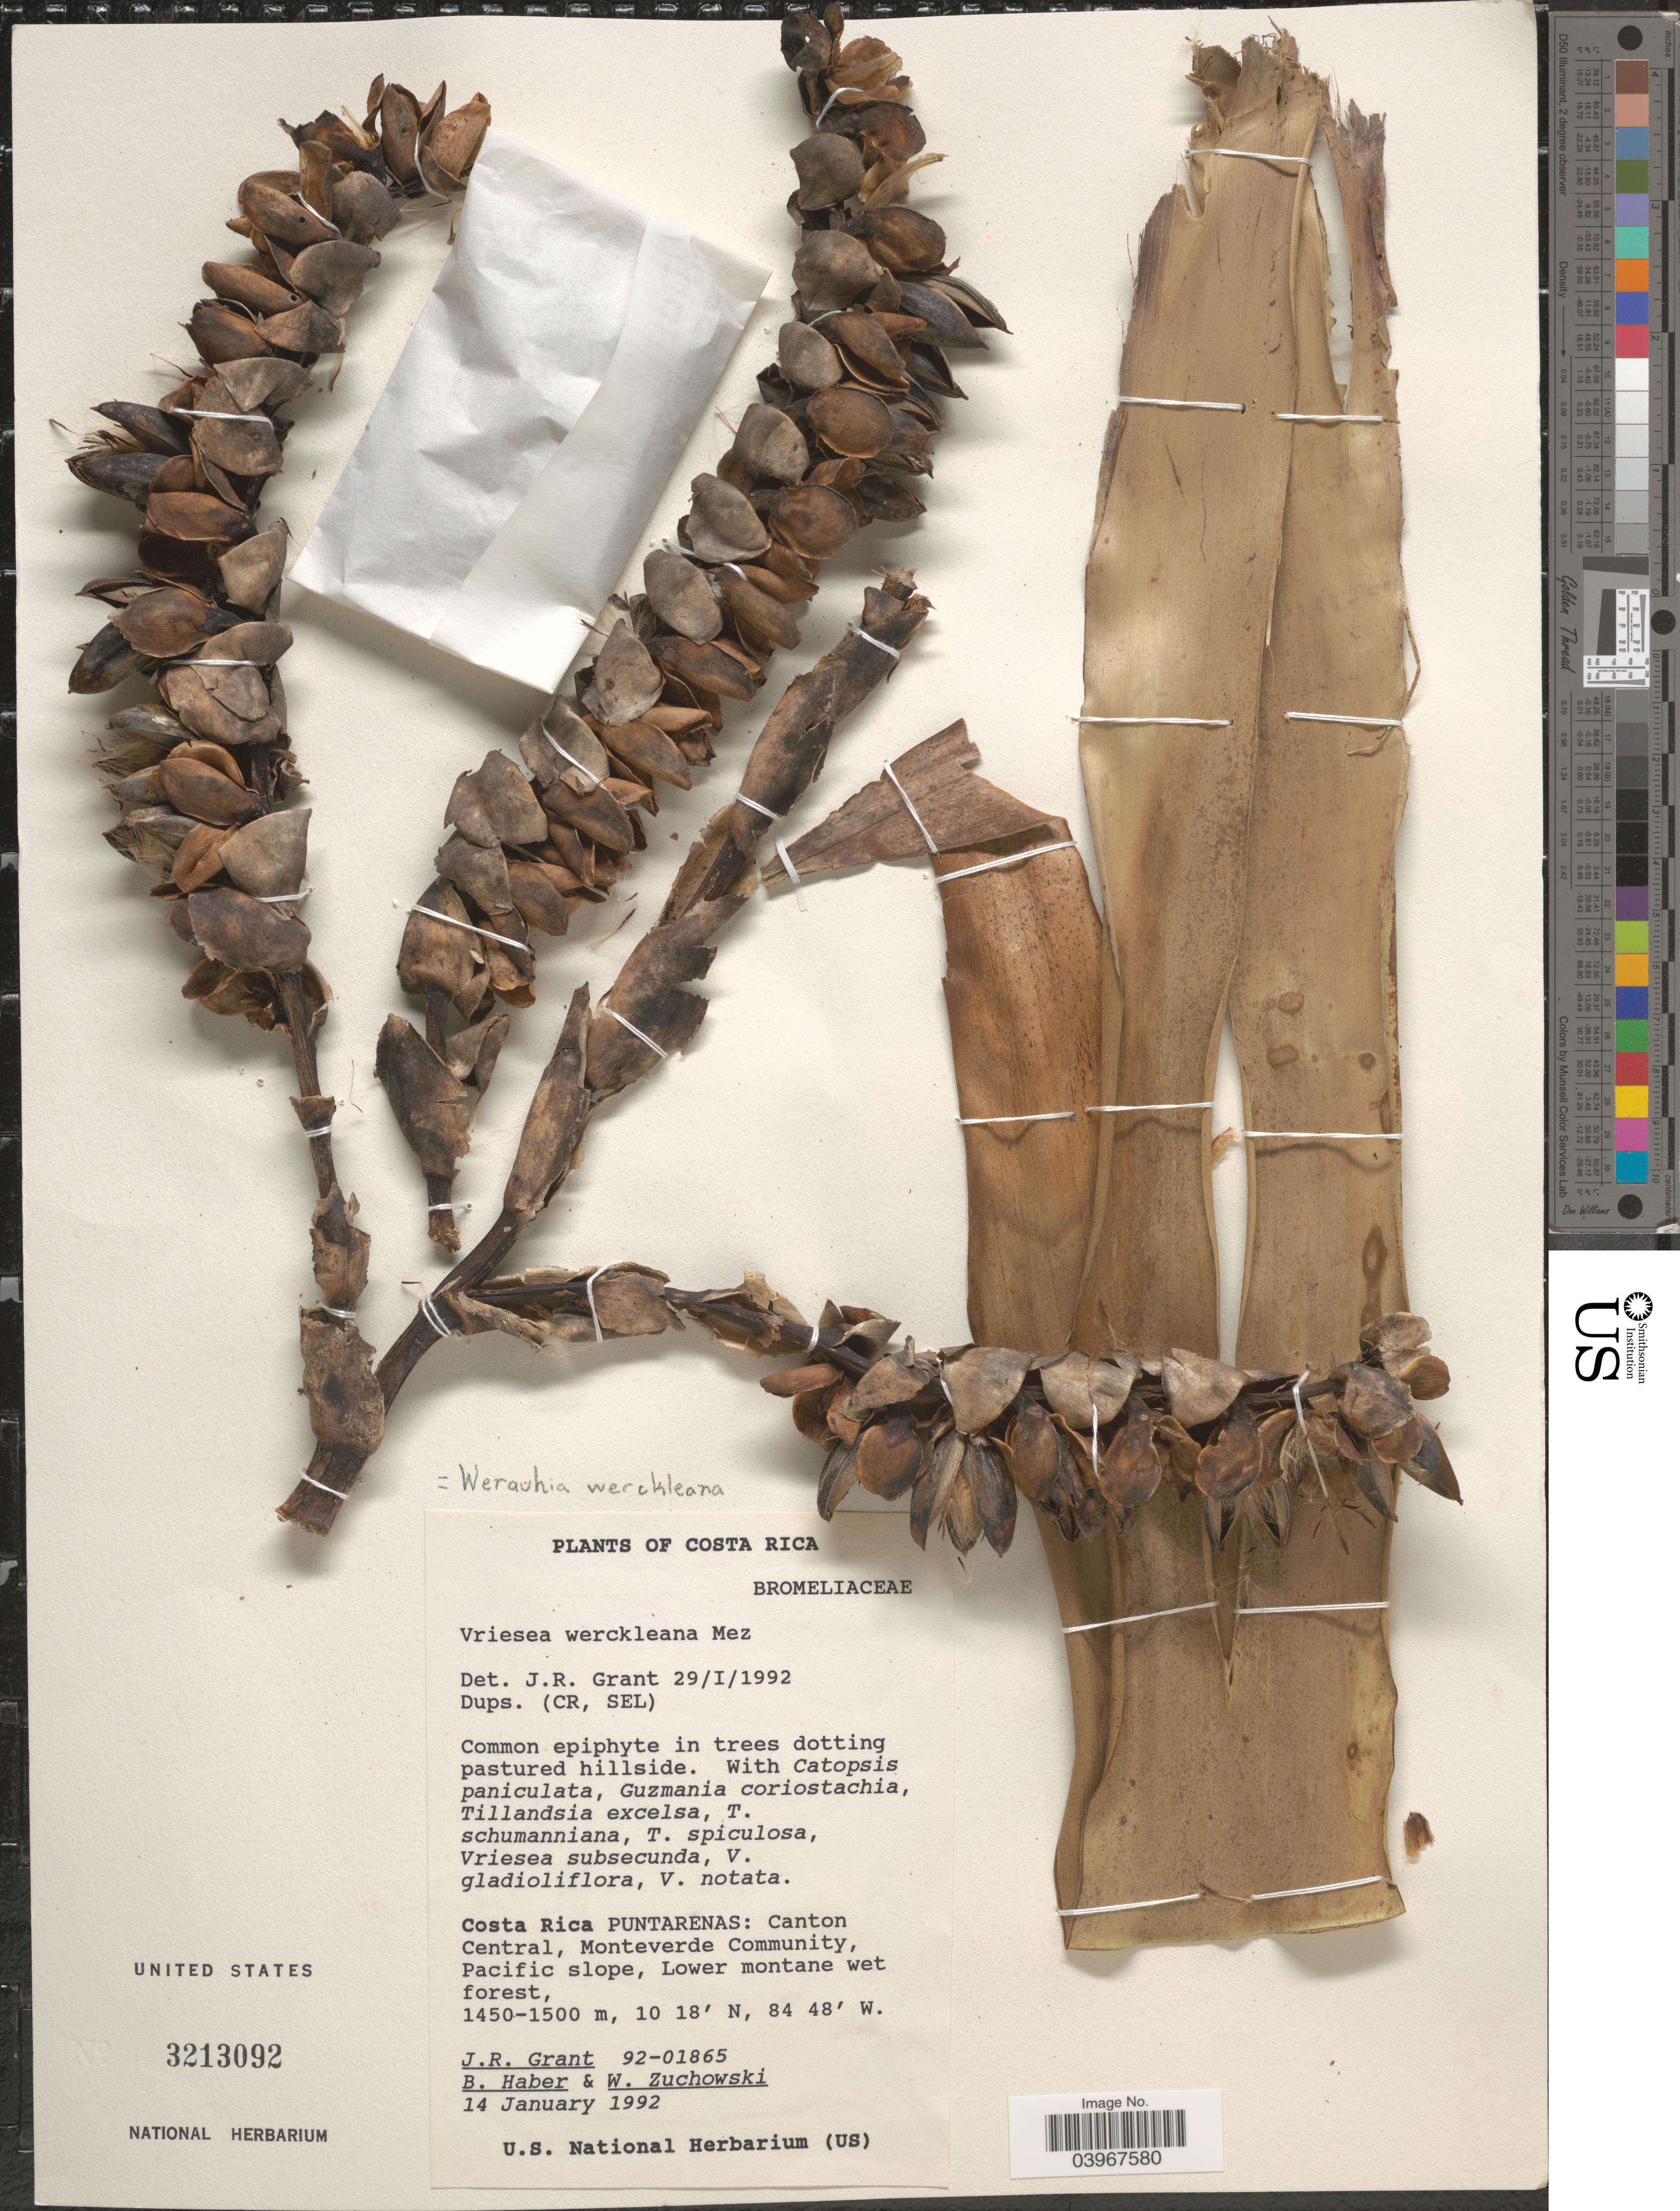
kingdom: Plantae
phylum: Tracheophyta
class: Liliopsida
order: Poales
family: Bromeliaceae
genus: Werauhia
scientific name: Werauhia werckleana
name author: (Mez) J.R. Grant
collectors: J. Grant, B. Haber & W. Zuchowski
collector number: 92-01865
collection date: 1992-01-14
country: Costa Rica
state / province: Puntarenas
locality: Canton Central, Monteverde Community, Pacific slope, Lower montane wet forest.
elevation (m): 1450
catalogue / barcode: US 3213092